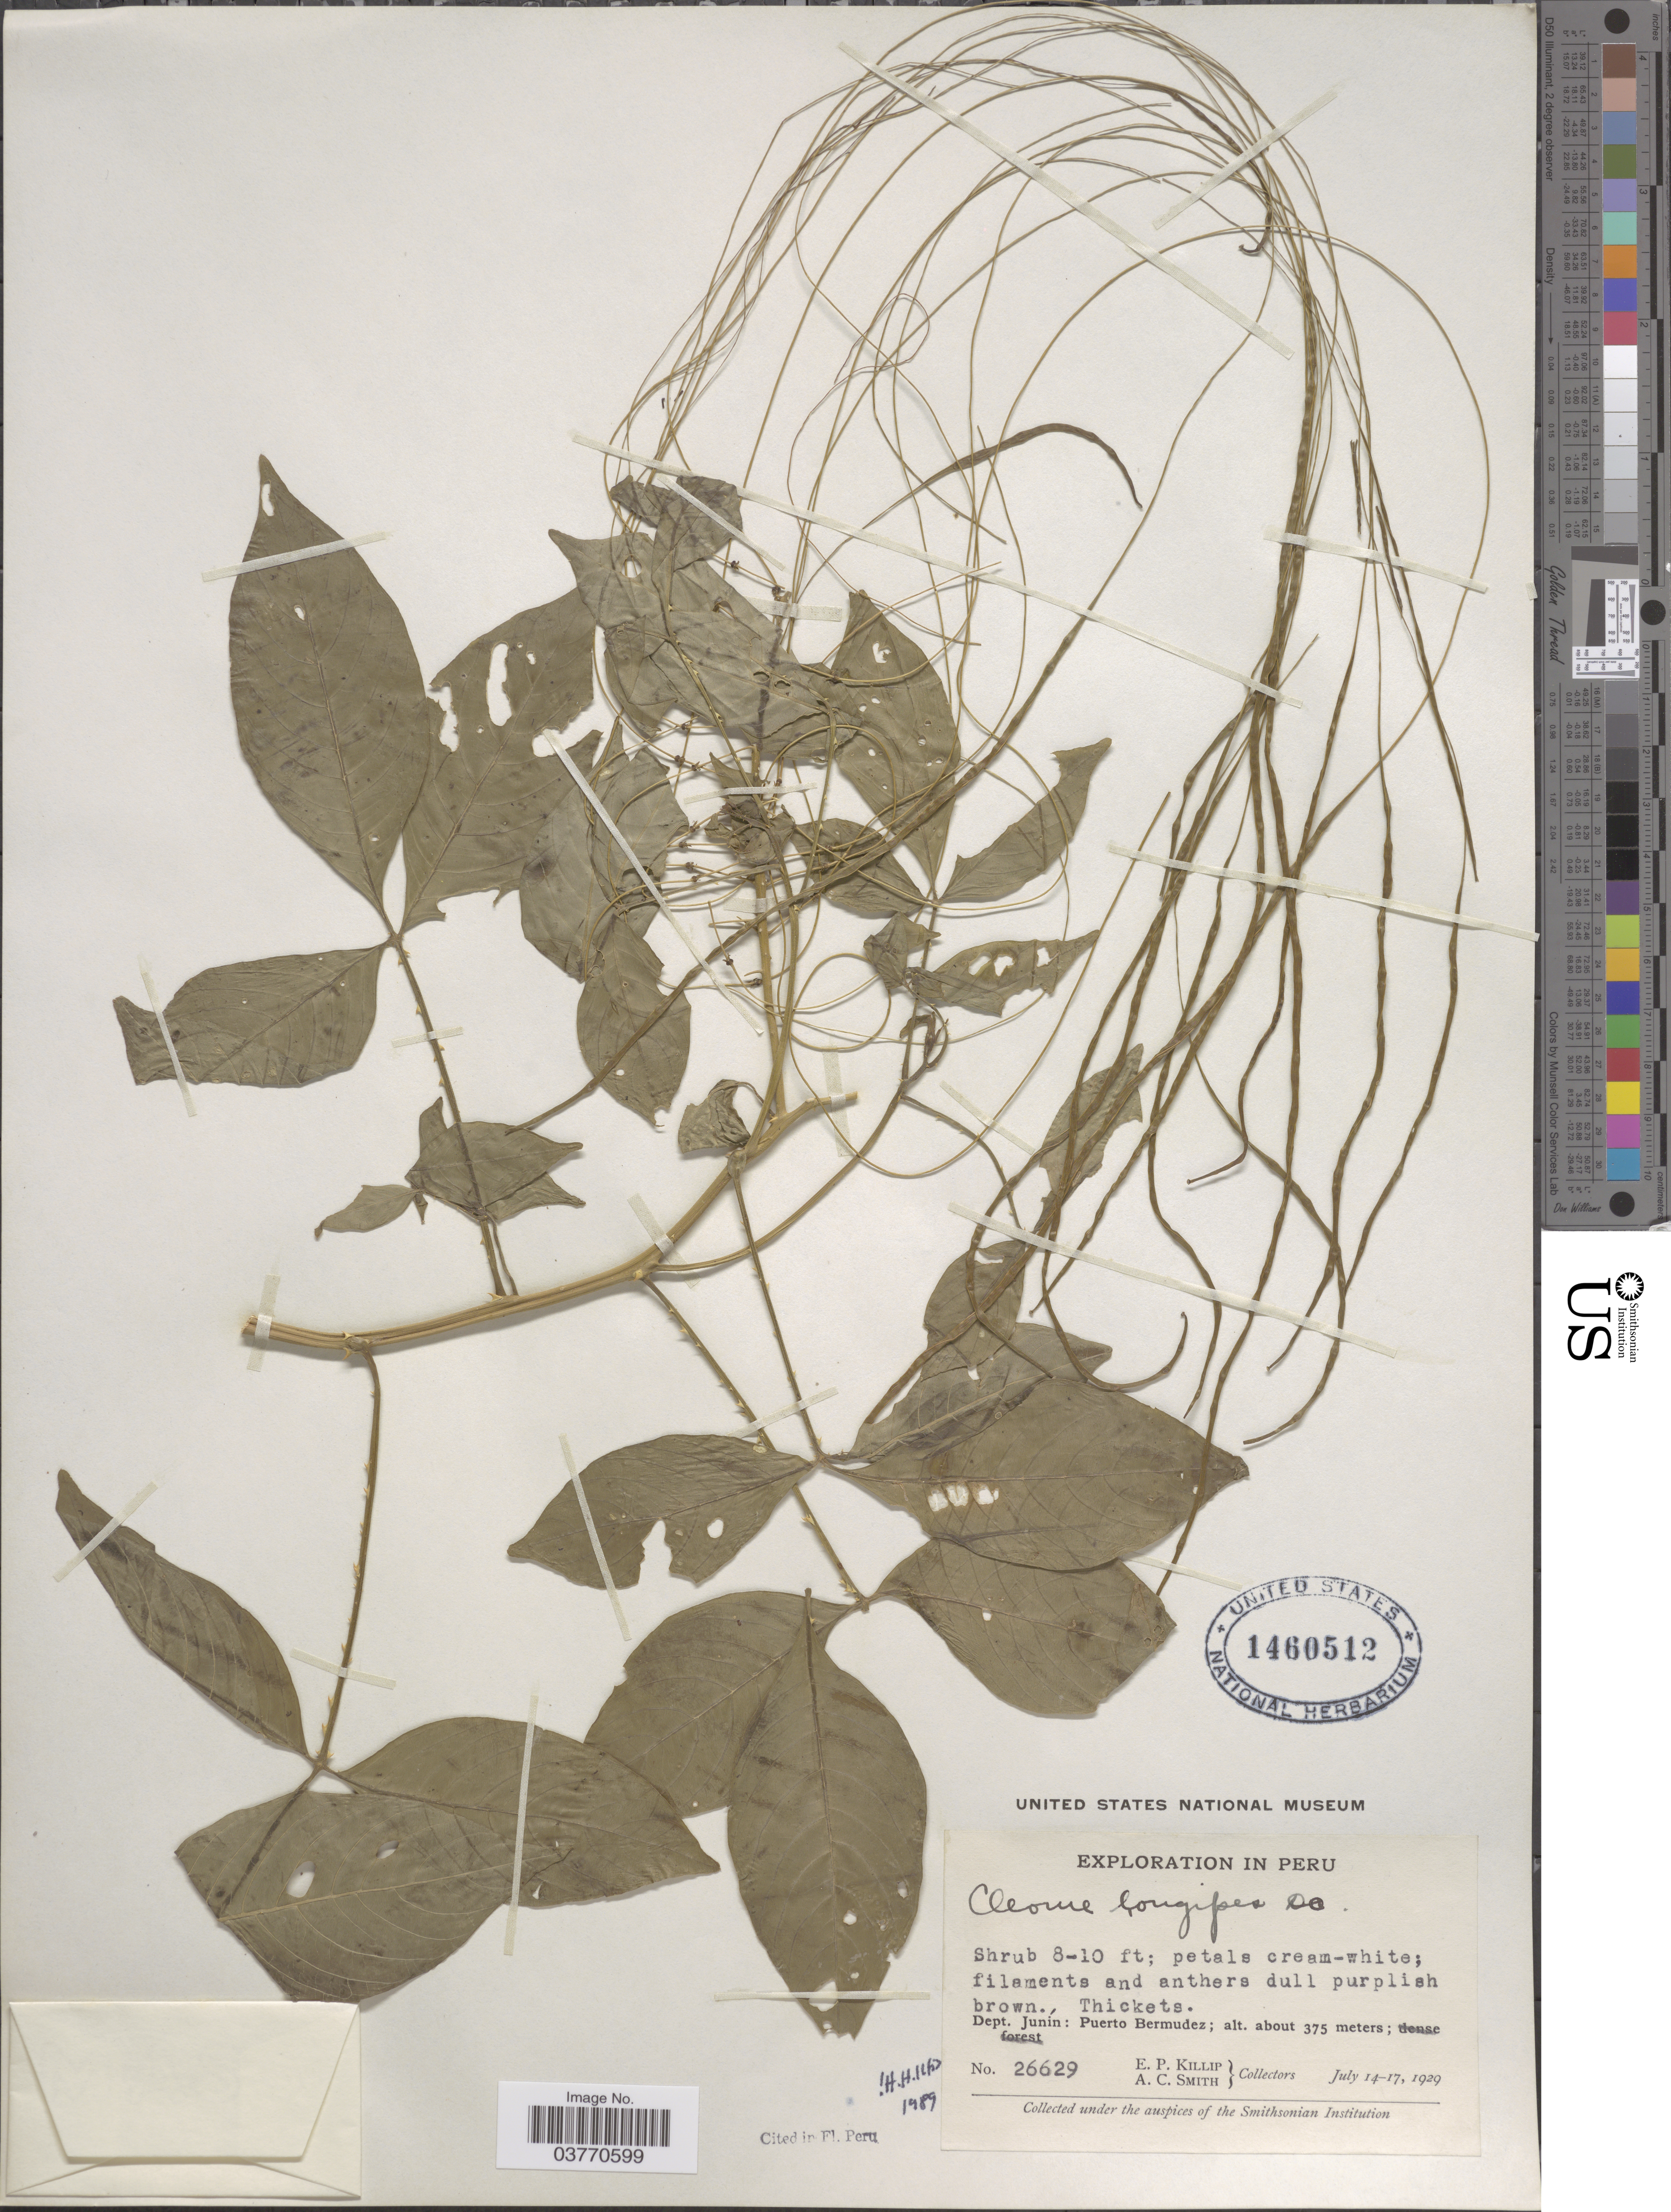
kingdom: Plantae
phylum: Tracheophyta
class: Magnoliopsida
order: Brassicales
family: Cleomaceae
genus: Tarenaya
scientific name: Tarenaya longipes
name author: (Lamb. ex DC.) Iltis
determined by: Strong, M. T., (US), Smithsonian Institution - National Museum of Natural History (UNITED STATES)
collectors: E. P. Killip & A. C. Smith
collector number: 26629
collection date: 1929-07-14/1929-07-17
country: Peru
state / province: Junín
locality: Dept. Junin: Puerto Bermudez.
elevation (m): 375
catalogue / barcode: US 1460512